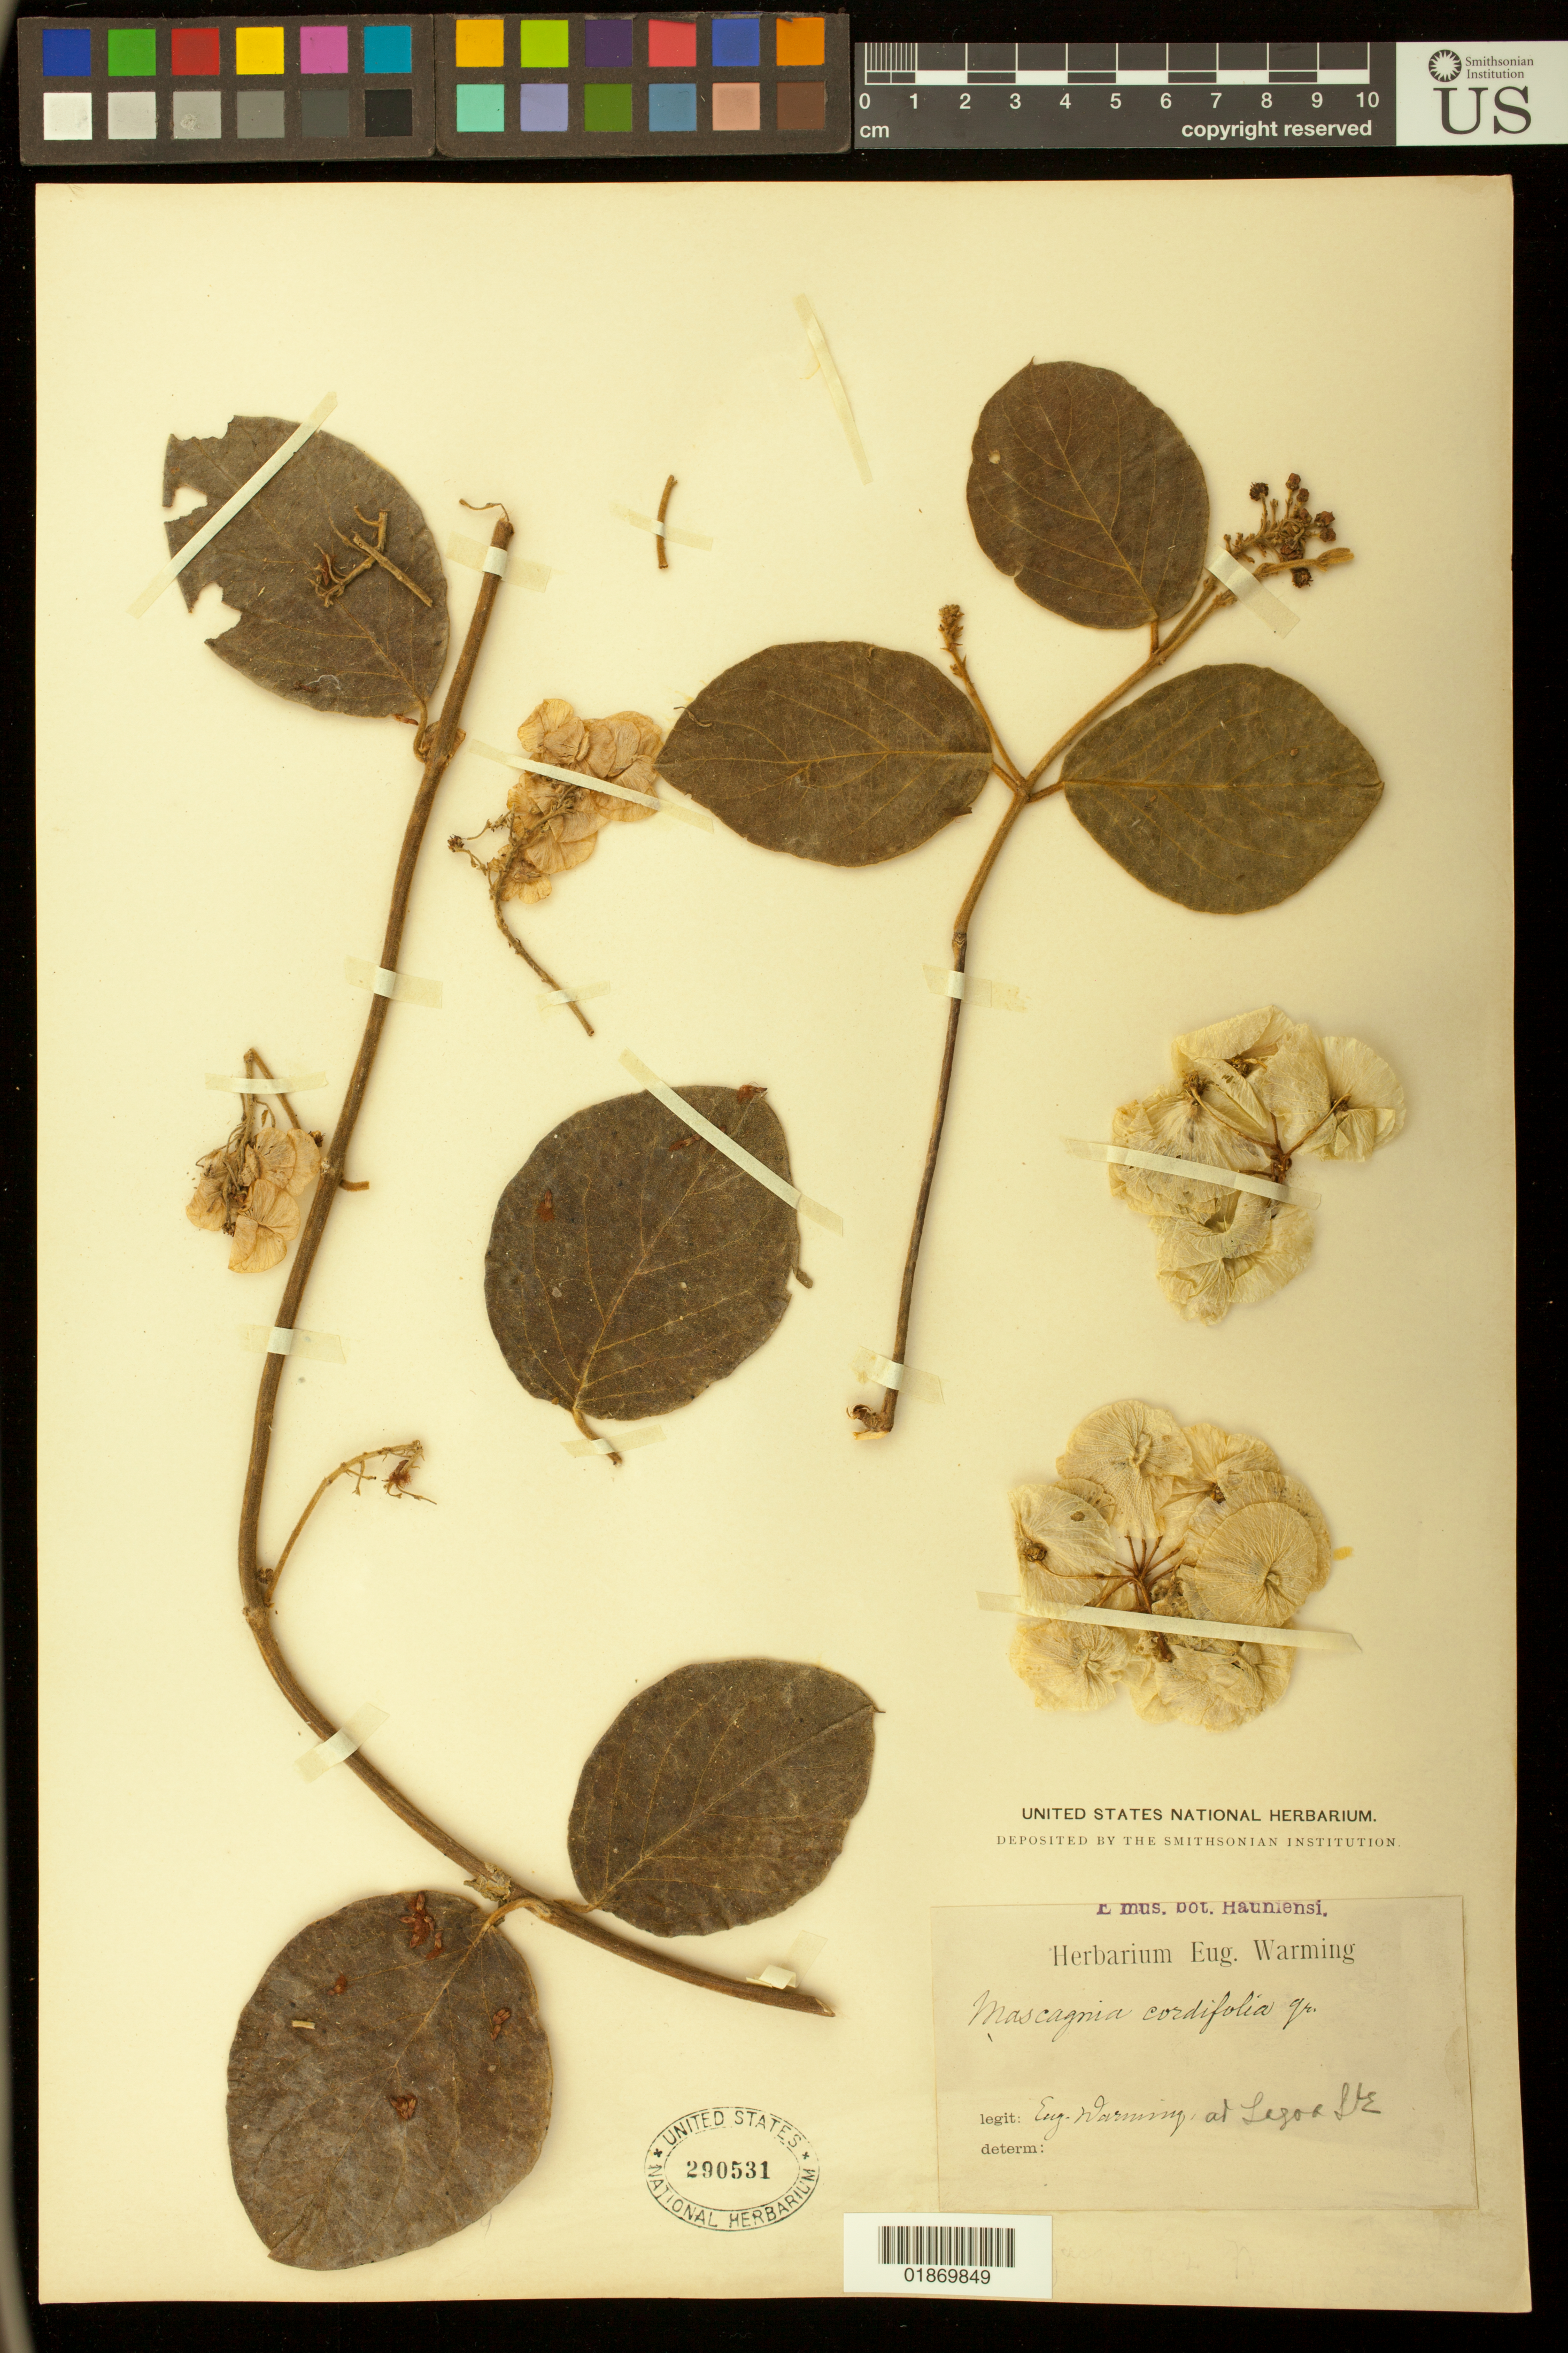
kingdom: Plantae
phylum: Tracheophyta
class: Magnoliopsida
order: Malpighiales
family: Malpighiaceae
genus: Mascagnia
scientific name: Mascagnia cordifolia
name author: (A. Juss.) Griseb.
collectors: E. Warming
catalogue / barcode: US 290531